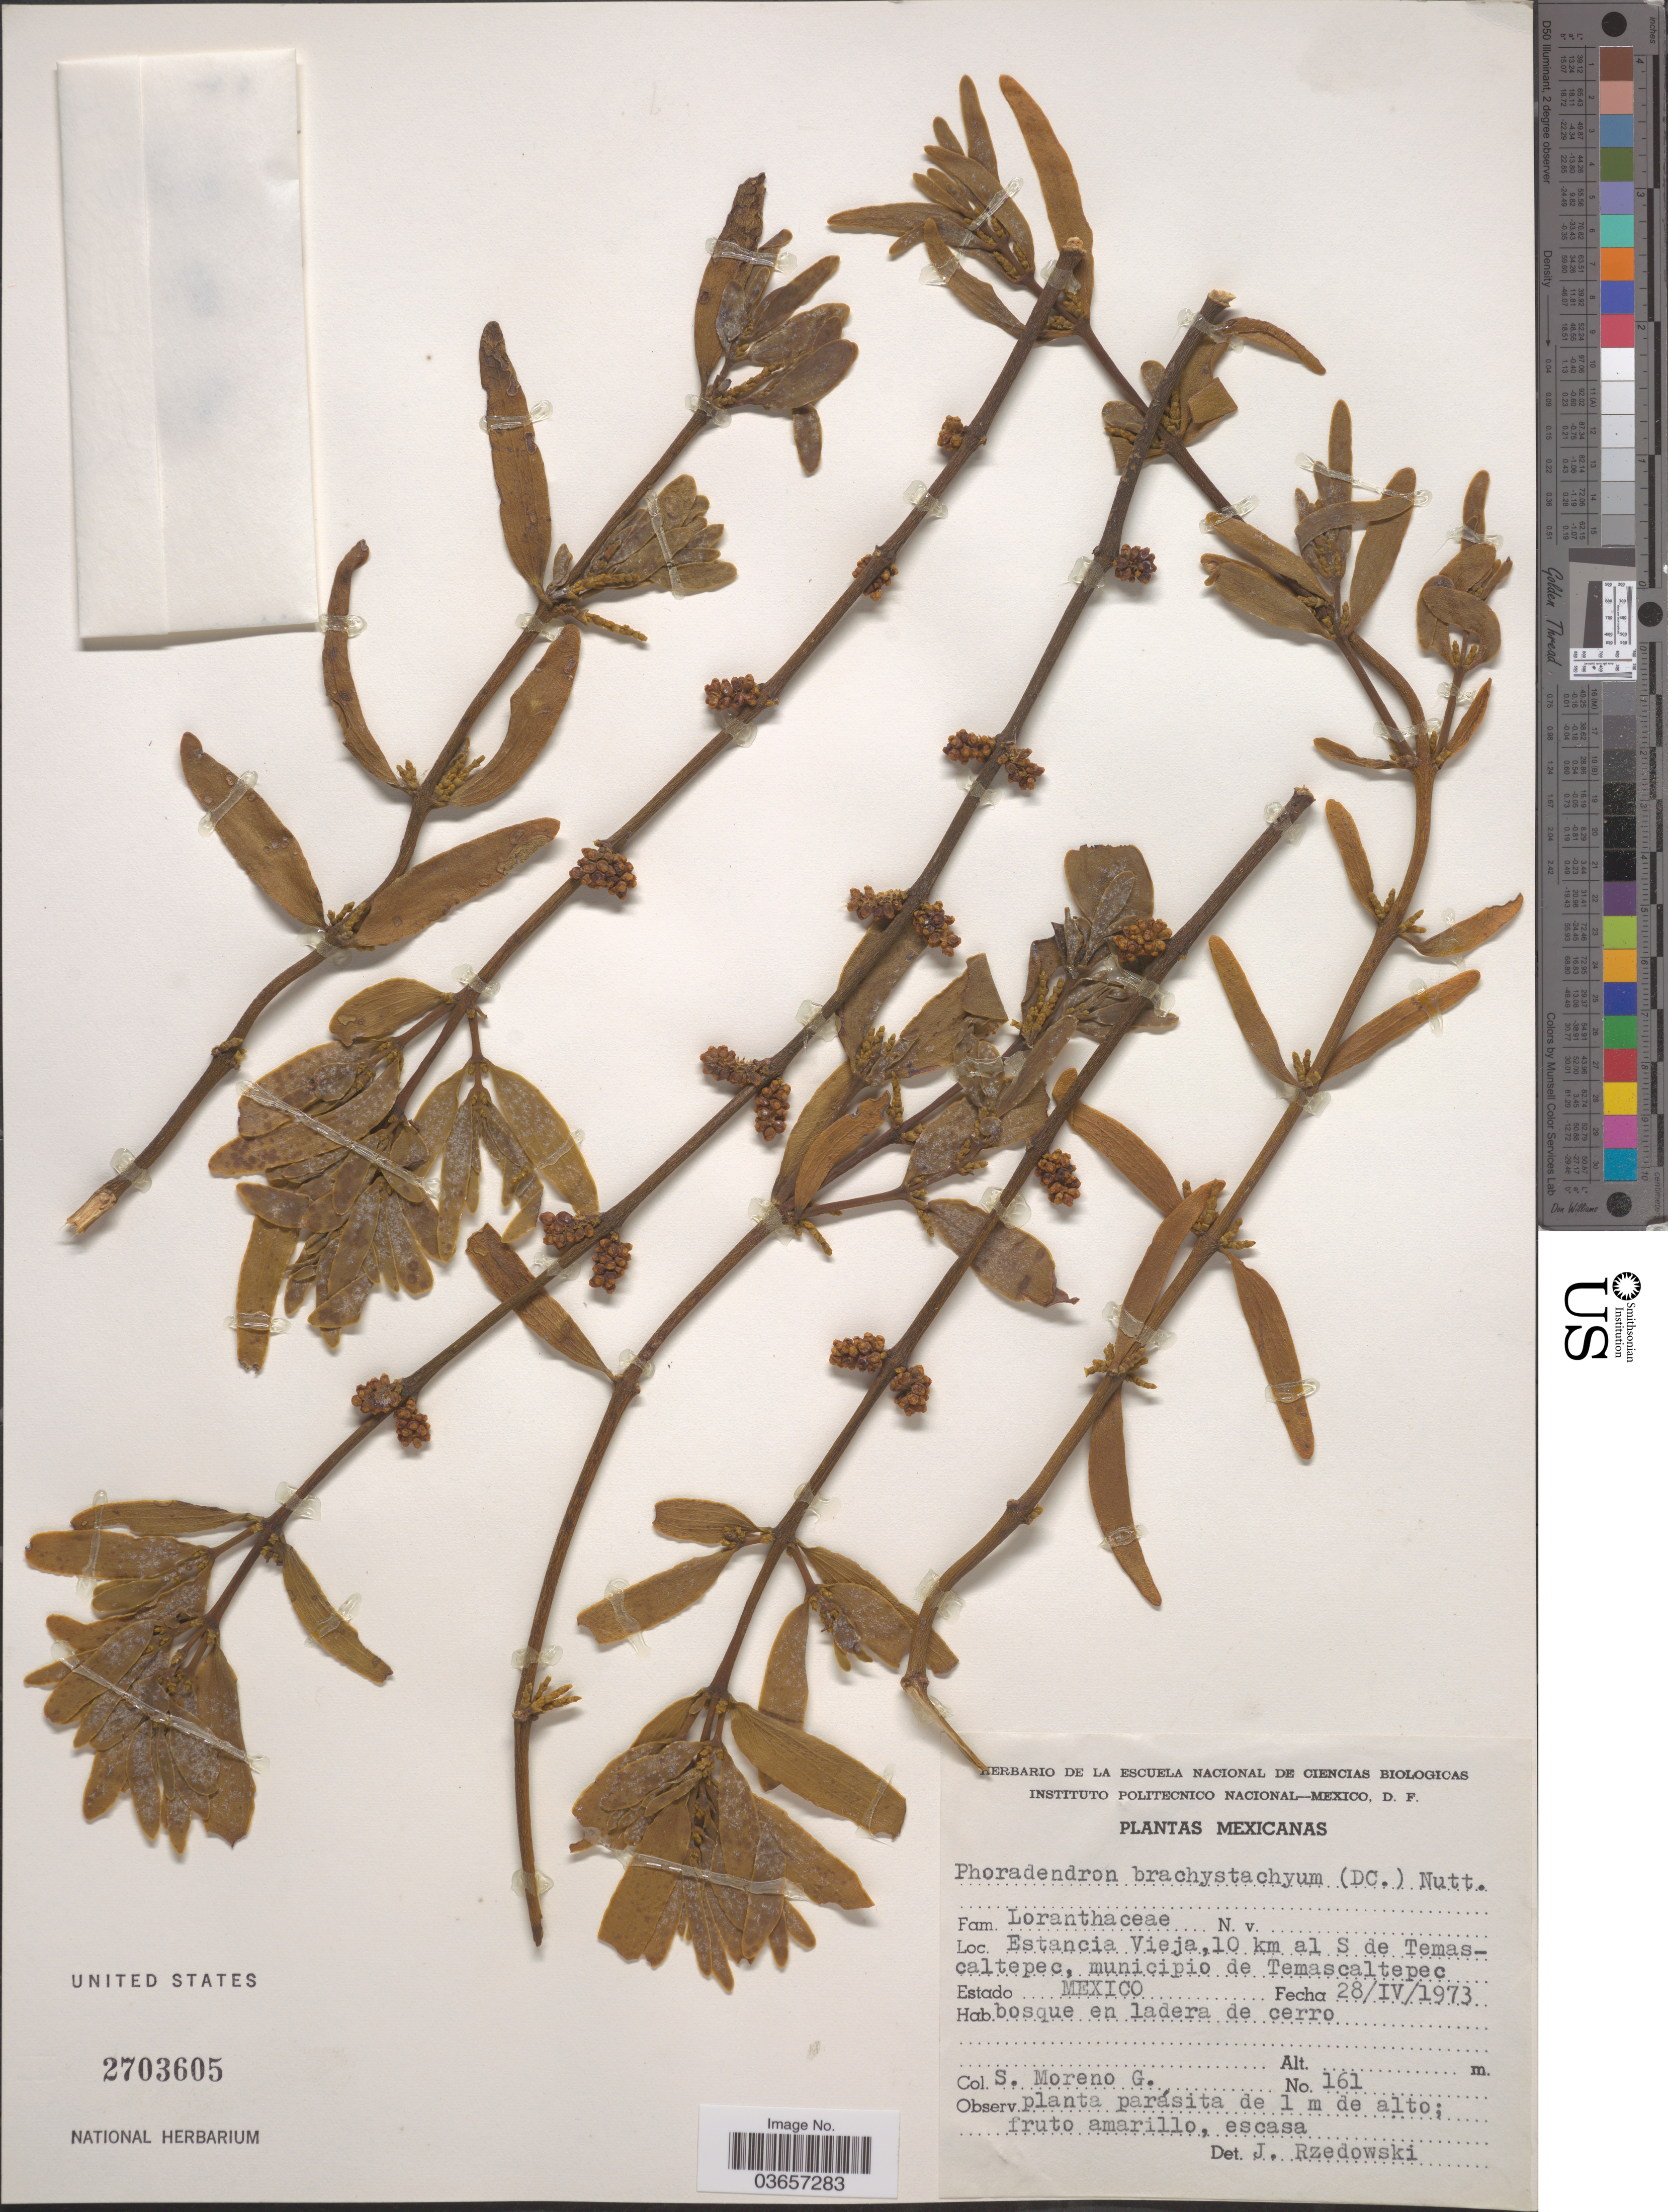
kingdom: Plantae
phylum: Tracheophyta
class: Magnoliopsida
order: Santalales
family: Viscaceae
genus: Phoradendron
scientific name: Phoradendron brachystachyum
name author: (DC.) Oliv.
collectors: Moreno G., S.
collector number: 161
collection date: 1973-04-28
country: Mexico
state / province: México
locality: Estancia Vieja, 10 km al S de Temascaltepec, municipio de Temascaltepec.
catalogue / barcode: US 2703605